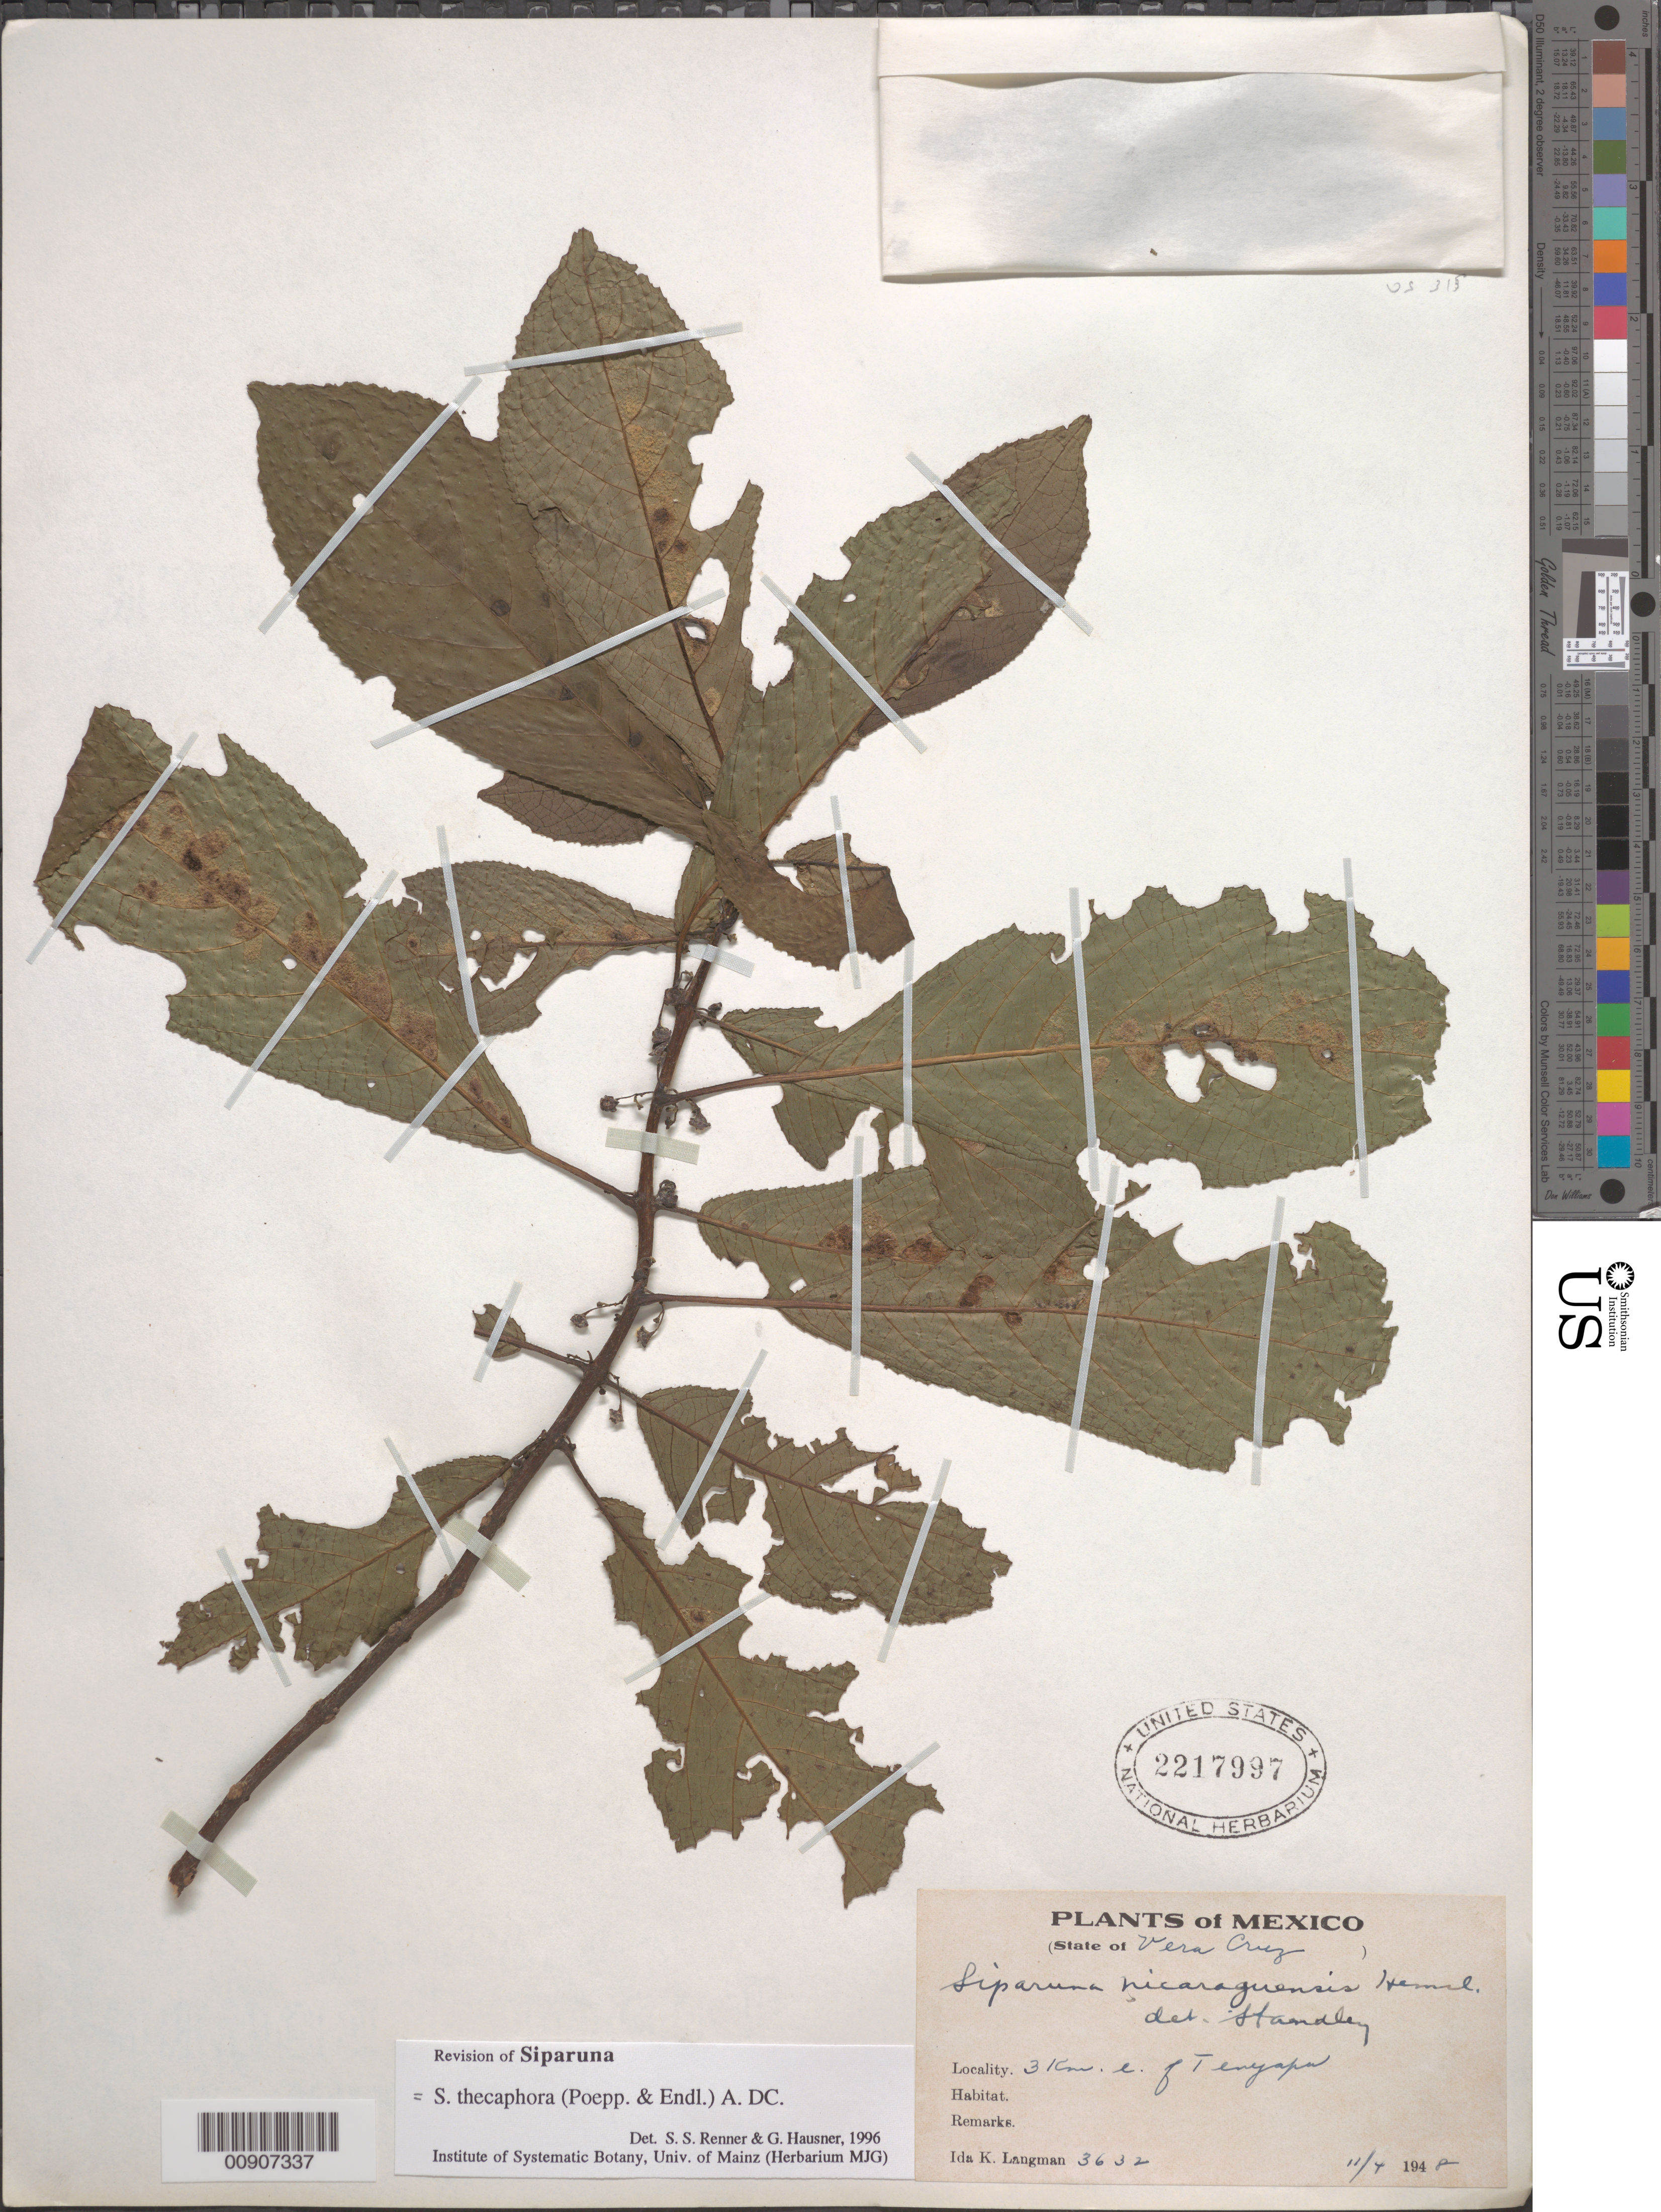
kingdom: Plantae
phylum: Tracheophyta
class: Magnoliopsida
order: Laurales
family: Siparunaceae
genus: Siparuna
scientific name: Siparuna thecaphora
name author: (Poepp. & Endl.) A. DC.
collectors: I. K. Langman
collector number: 3632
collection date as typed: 04 Nov 1948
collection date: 1948-11-04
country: Mexico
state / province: Veracruz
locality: Veracruz: 3 km. E of Tenejapa.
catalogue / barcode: US 2217997